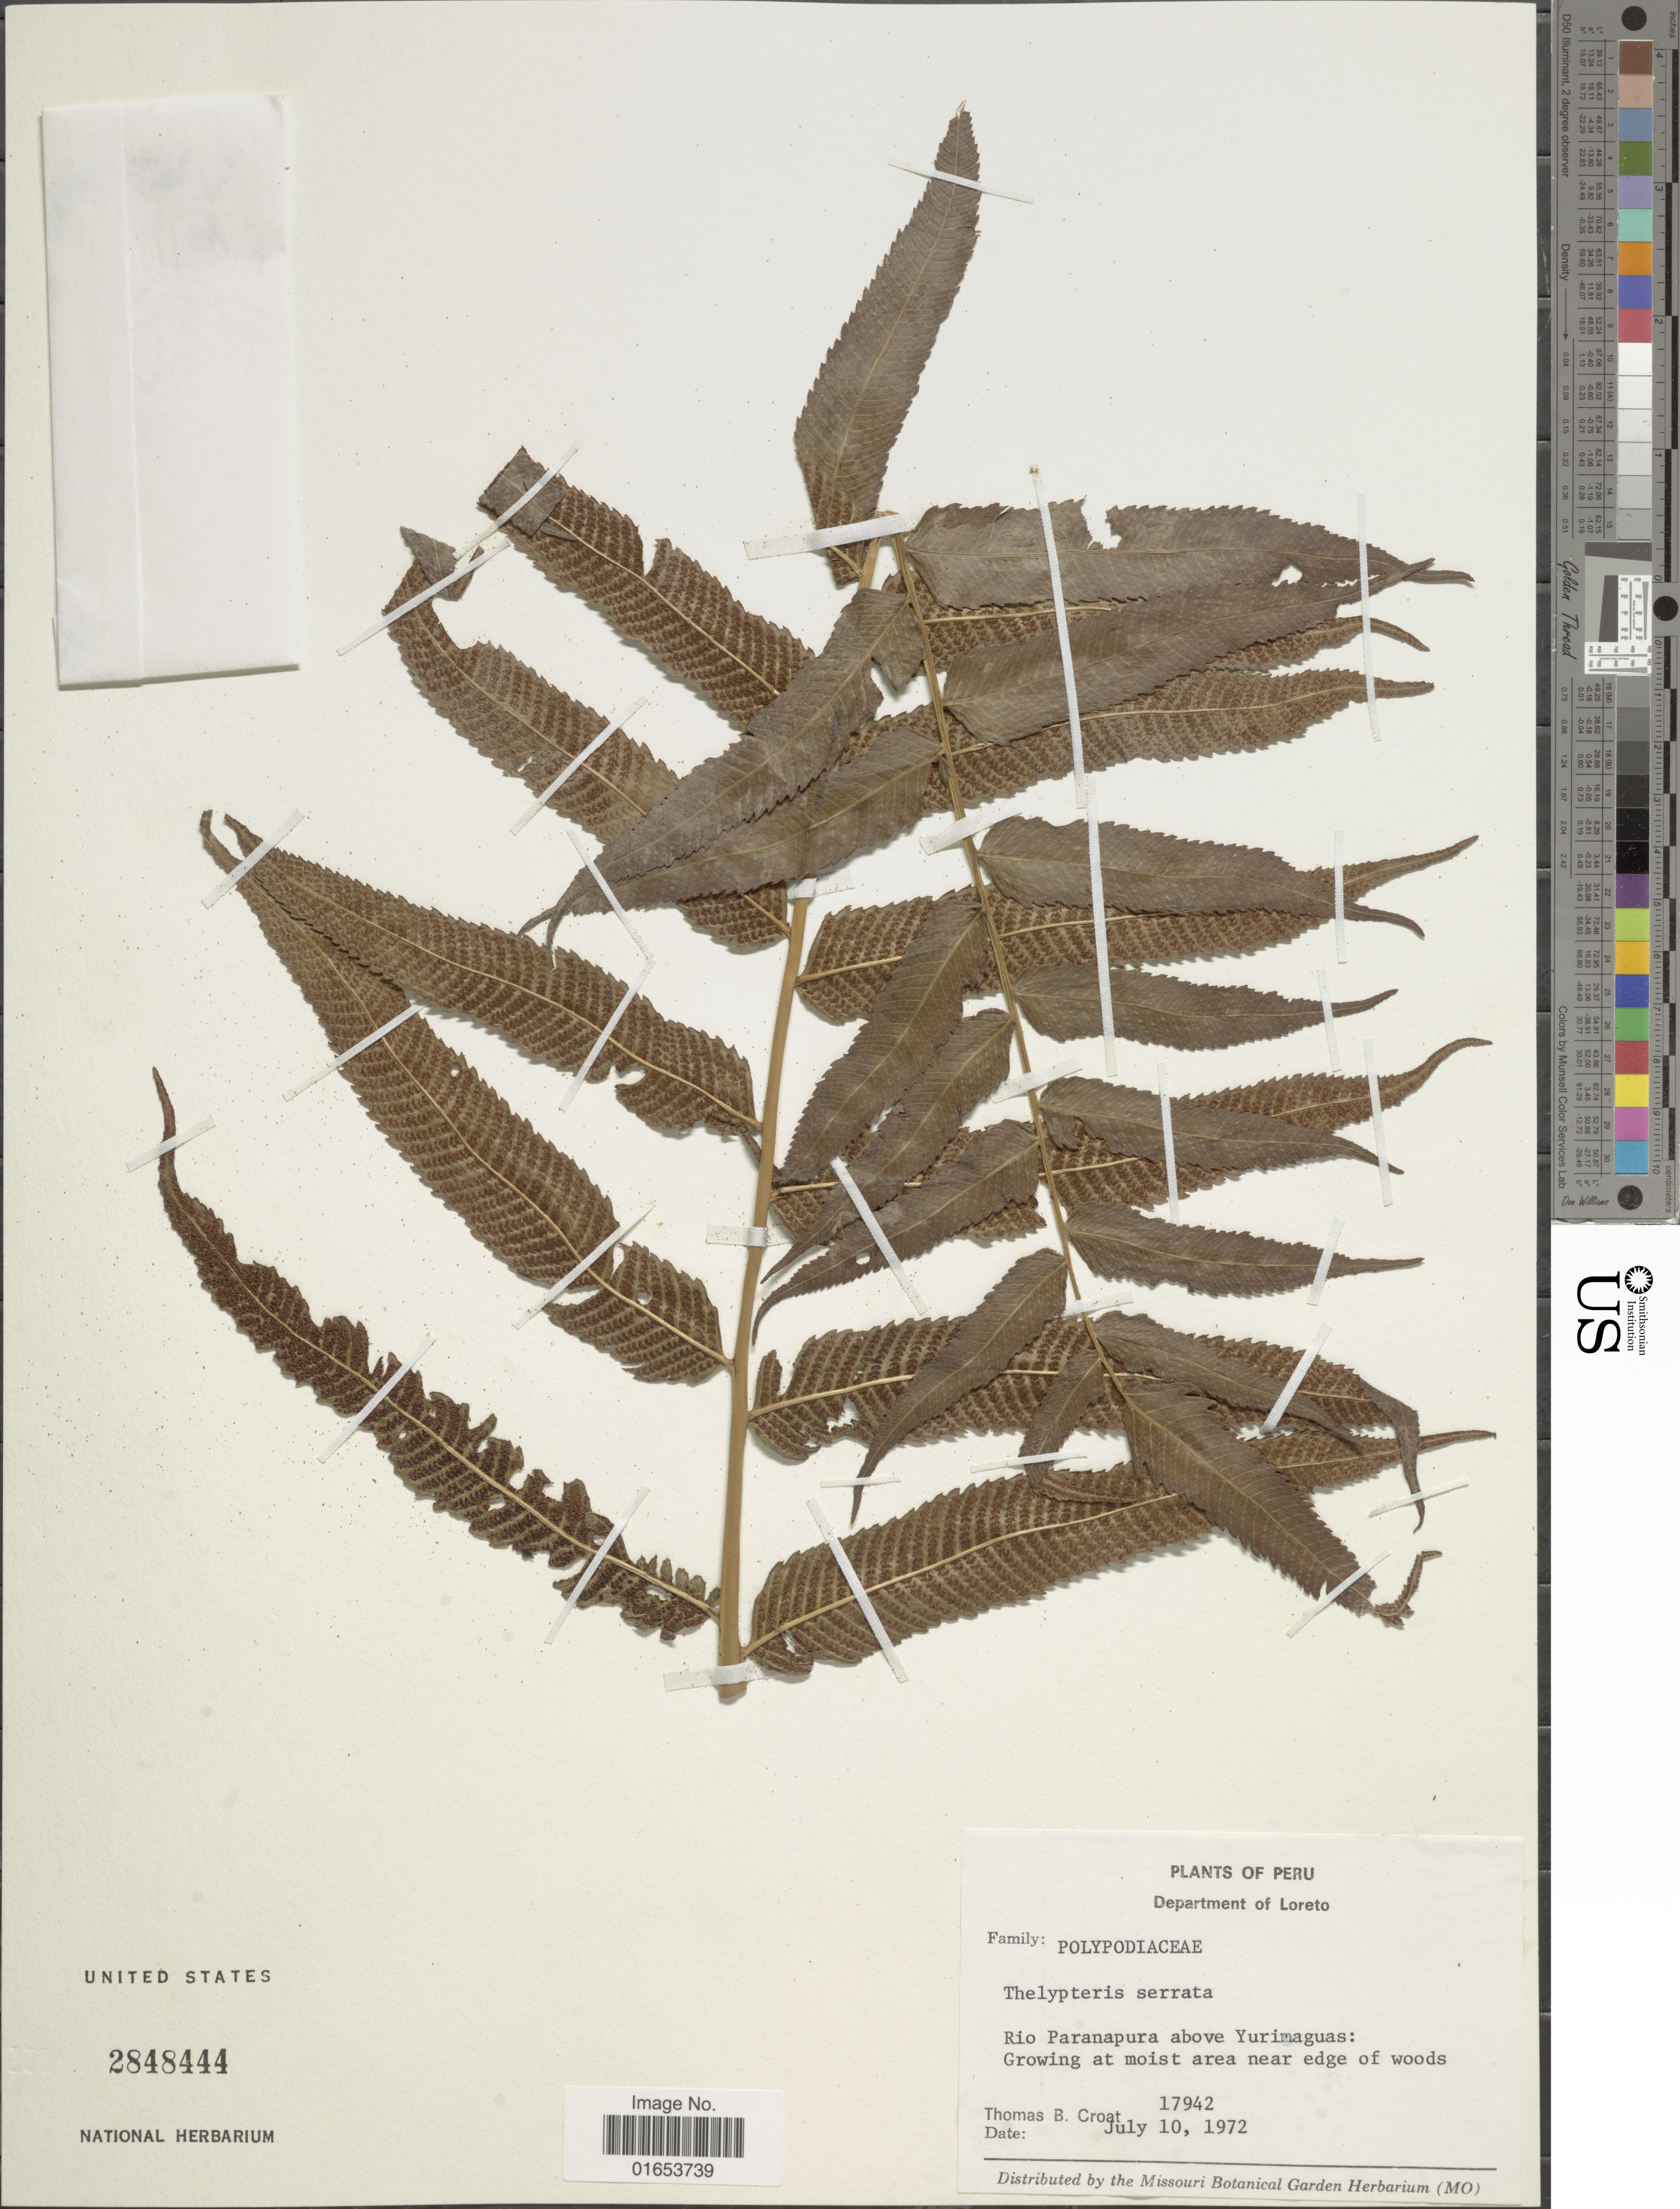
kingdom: Plantae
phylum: Tracheophyta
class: Polypodiopsida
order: Polypodiales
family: Thelypteridaceae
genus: Meniscium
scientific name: Meniscium serratum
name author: Cav.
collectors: T. B. Croat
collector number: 17942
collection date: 1972-07-10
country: Peru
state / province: Loreto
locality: Rio Paranapura above Yurimaguas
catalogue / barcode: US 2848444